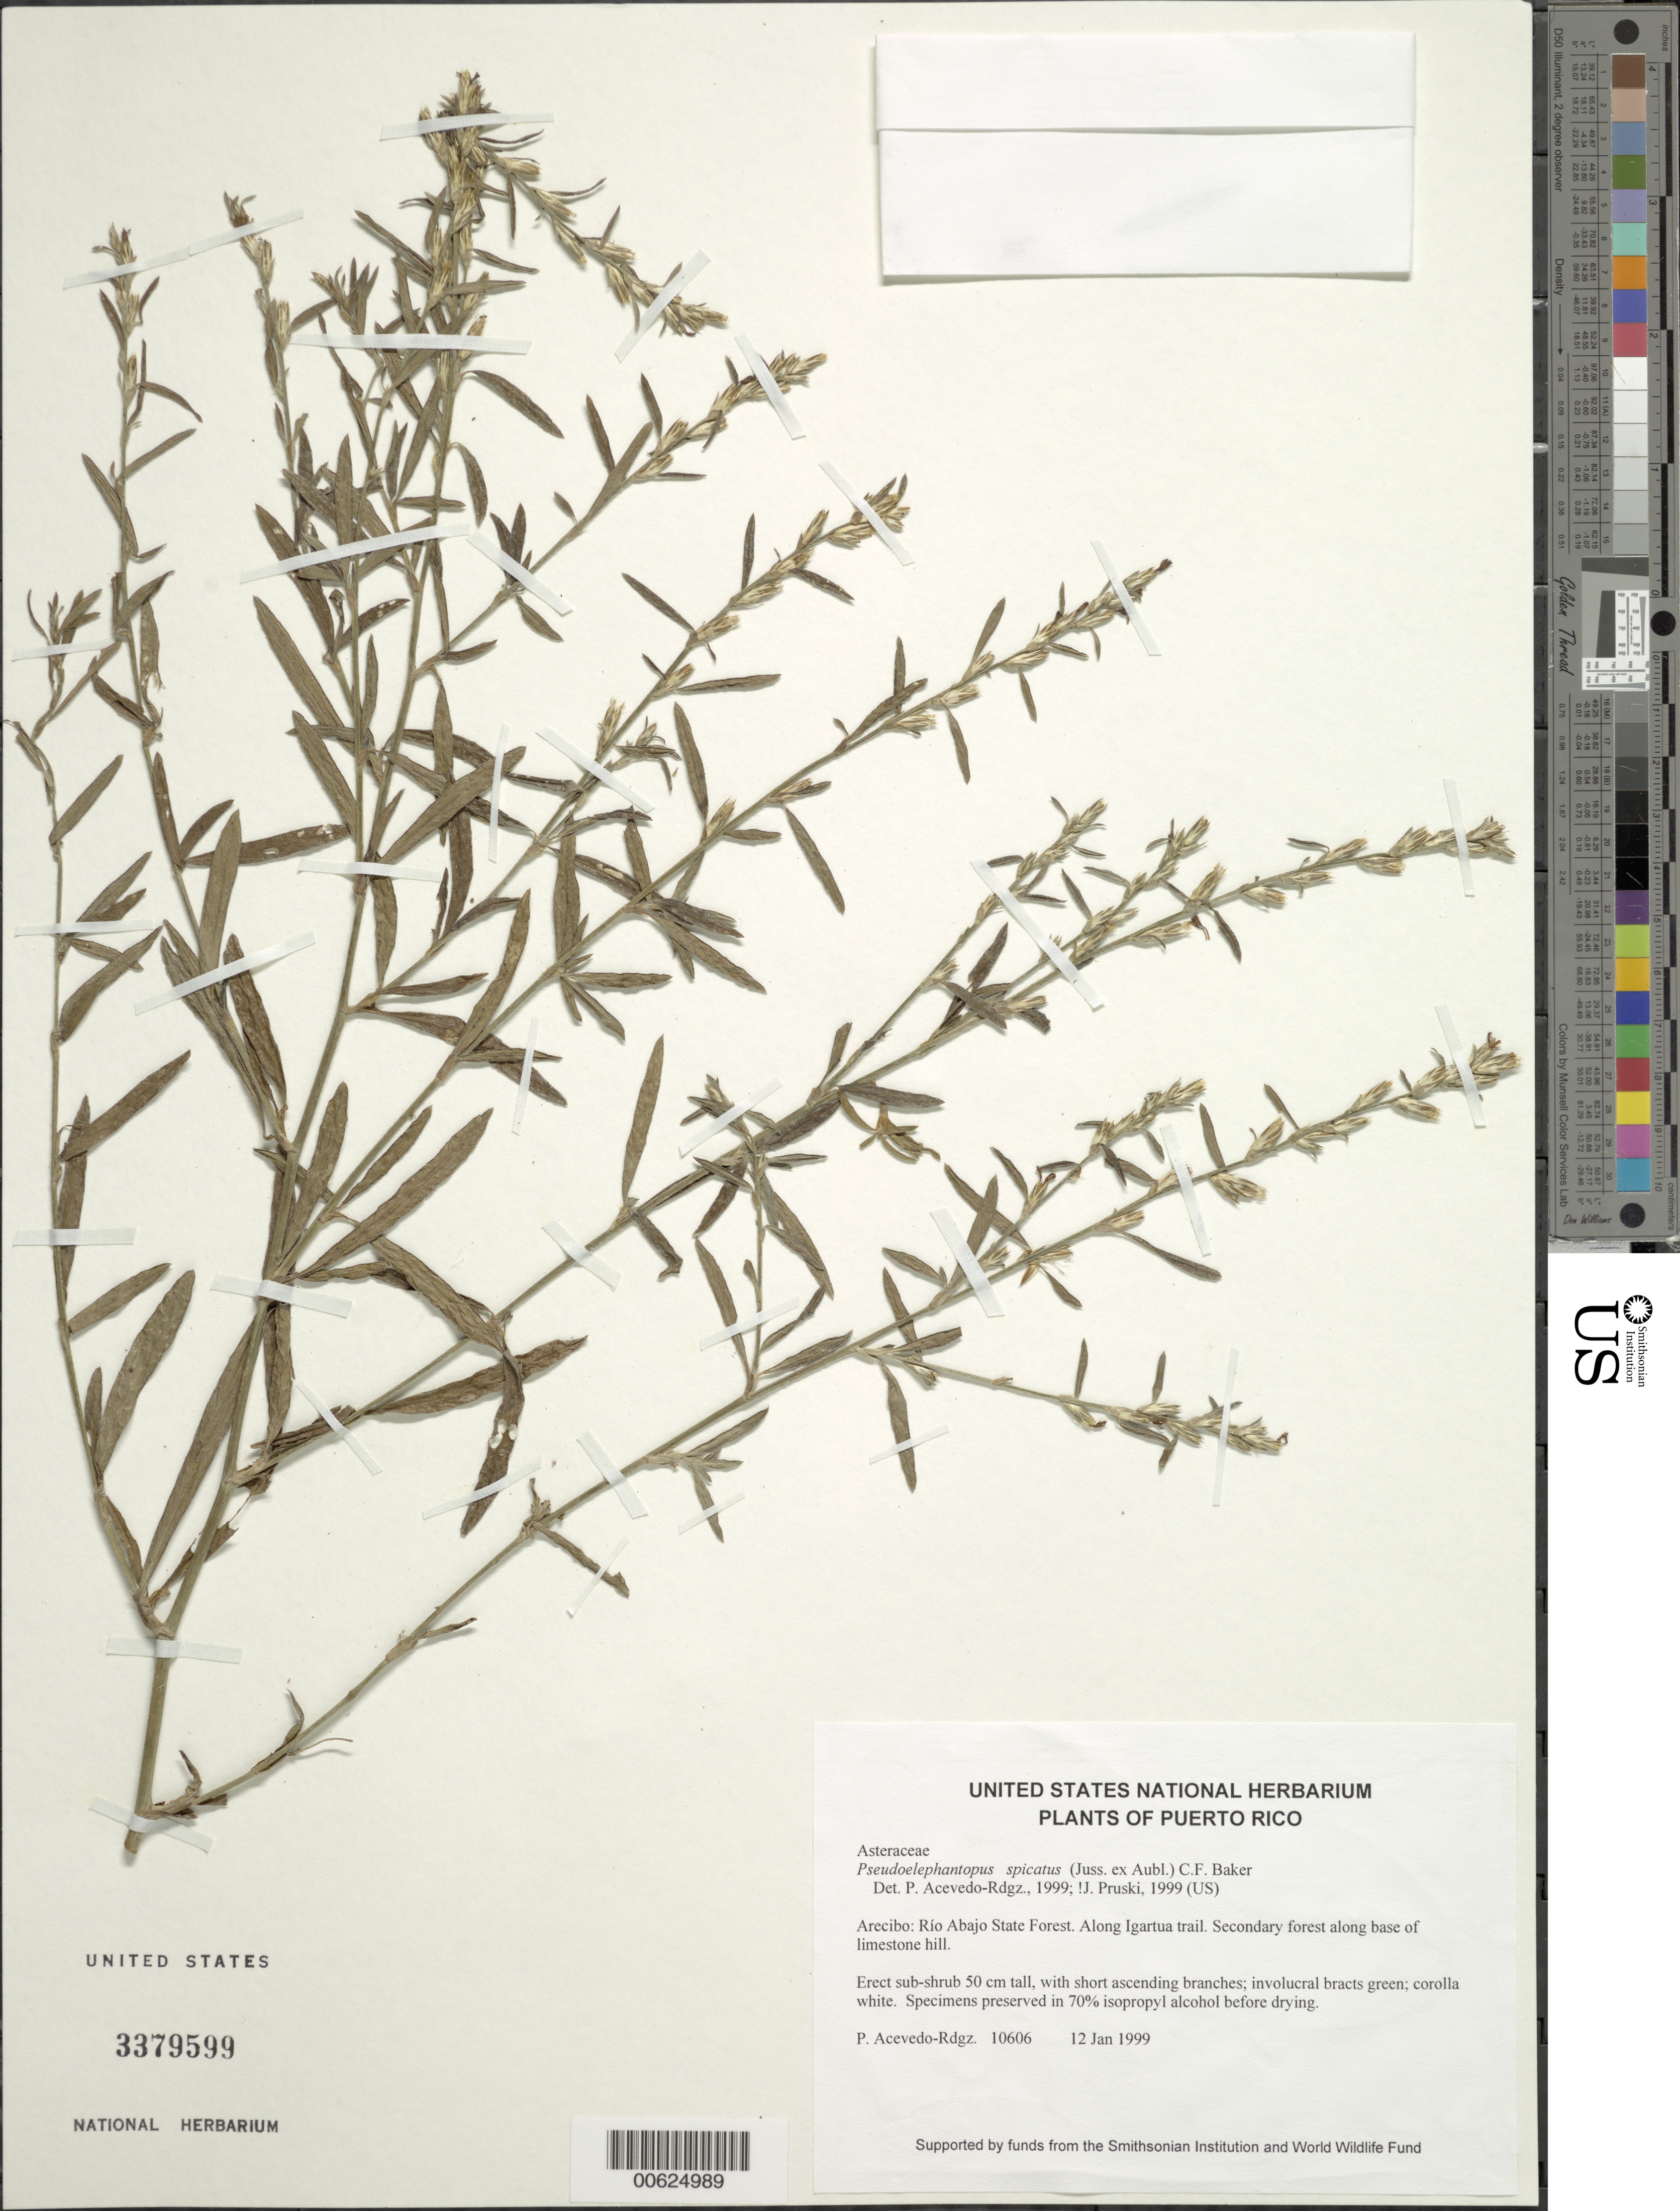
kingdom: Plantae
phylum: Tracheophyta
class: Magnoliopsida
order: Asterales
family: Asteraceae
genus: Pseudelephantopus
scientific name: Pseudelephantopus spicatus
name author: (Juss. ex Aubl.) C.F. Baker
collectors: P. Acevedo-Rodr.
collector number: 10606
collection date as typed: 12 Jan 1999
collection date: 1999-01-12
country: Puerto Rico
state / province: Arecibo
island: Puerto Rico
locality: Arecibo; Río Abajo State Forest. Along Igartua trail.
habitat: Secondary forest along base of limestone hill.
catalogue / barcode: US 3379599